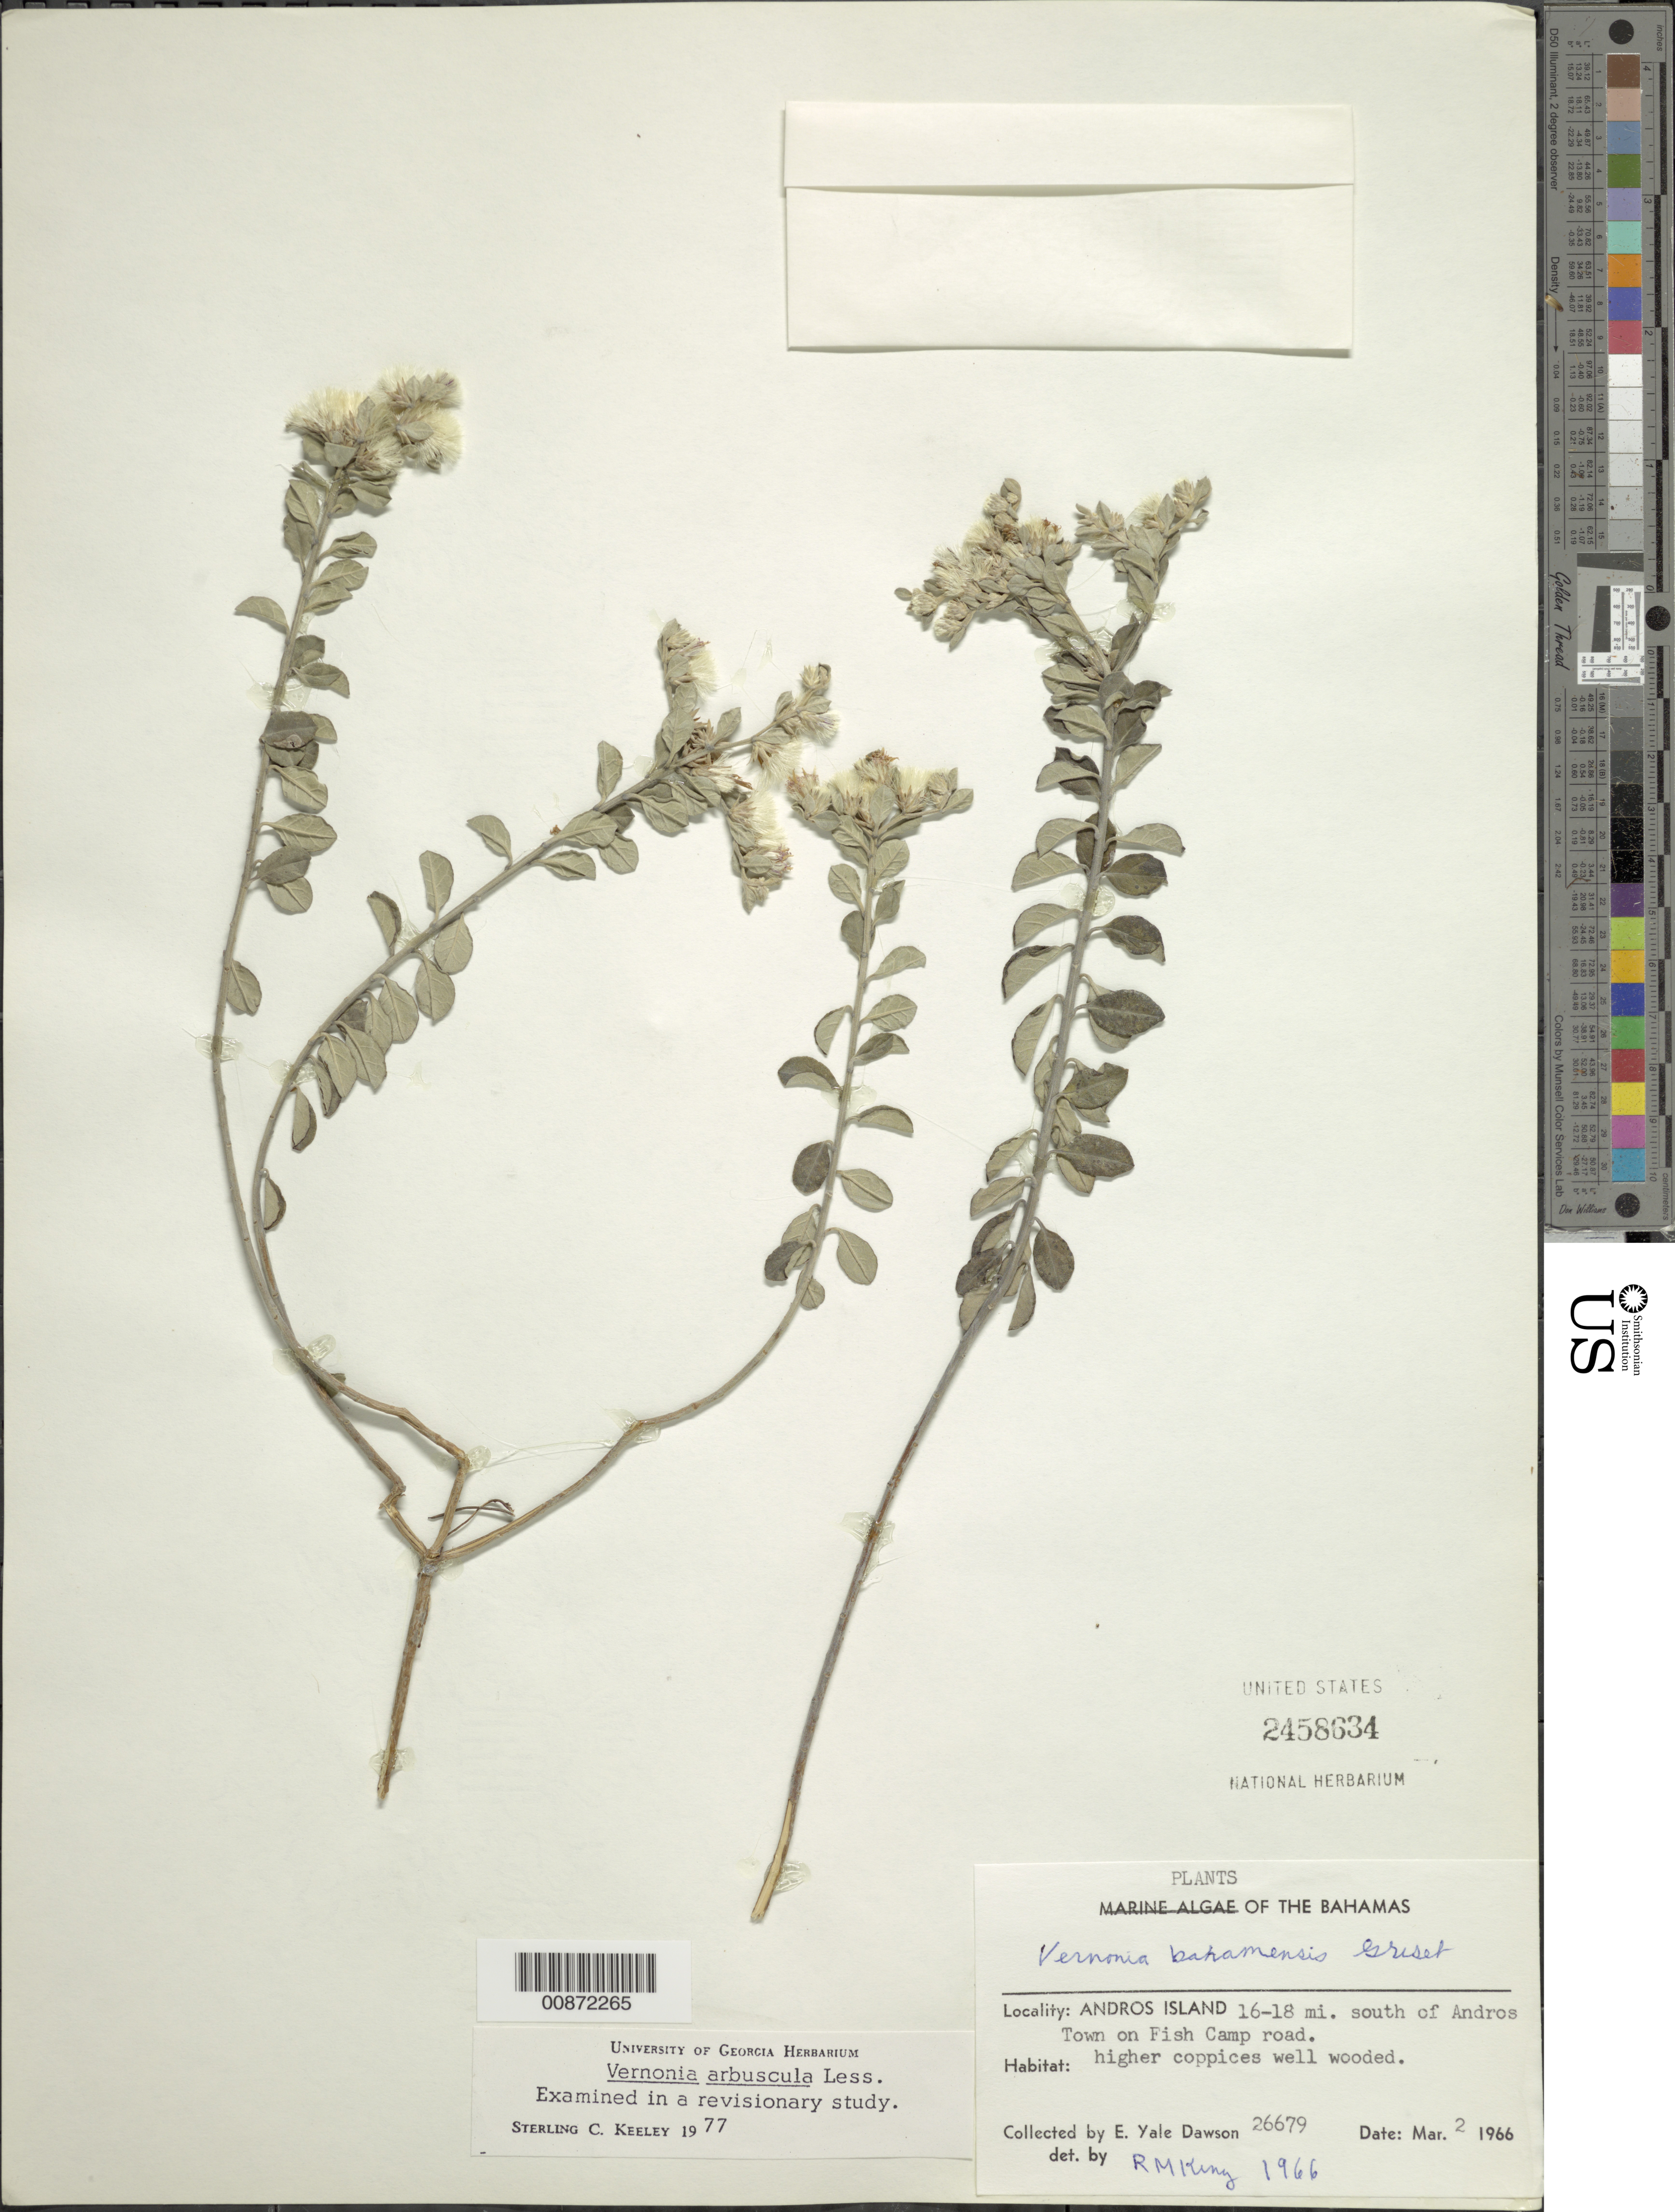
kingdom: Plantae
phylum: Tracheophyta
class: Magnoliopsida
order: Asterales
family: Asteraceae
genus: Lepidaploa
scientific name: Lepidaploa arbuscula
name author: (Less.) H. Rob.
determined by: Keeley, S. C.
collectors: E. Y. Dawson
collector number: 26679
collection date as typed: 02 Mar 1966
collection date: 1966-03-02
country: Bahamas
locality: Andros Island: 16-18 mi. south of Andros Town, on Fish Camp Road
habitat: Higher coppices, well wooded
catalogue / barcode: US 2458634